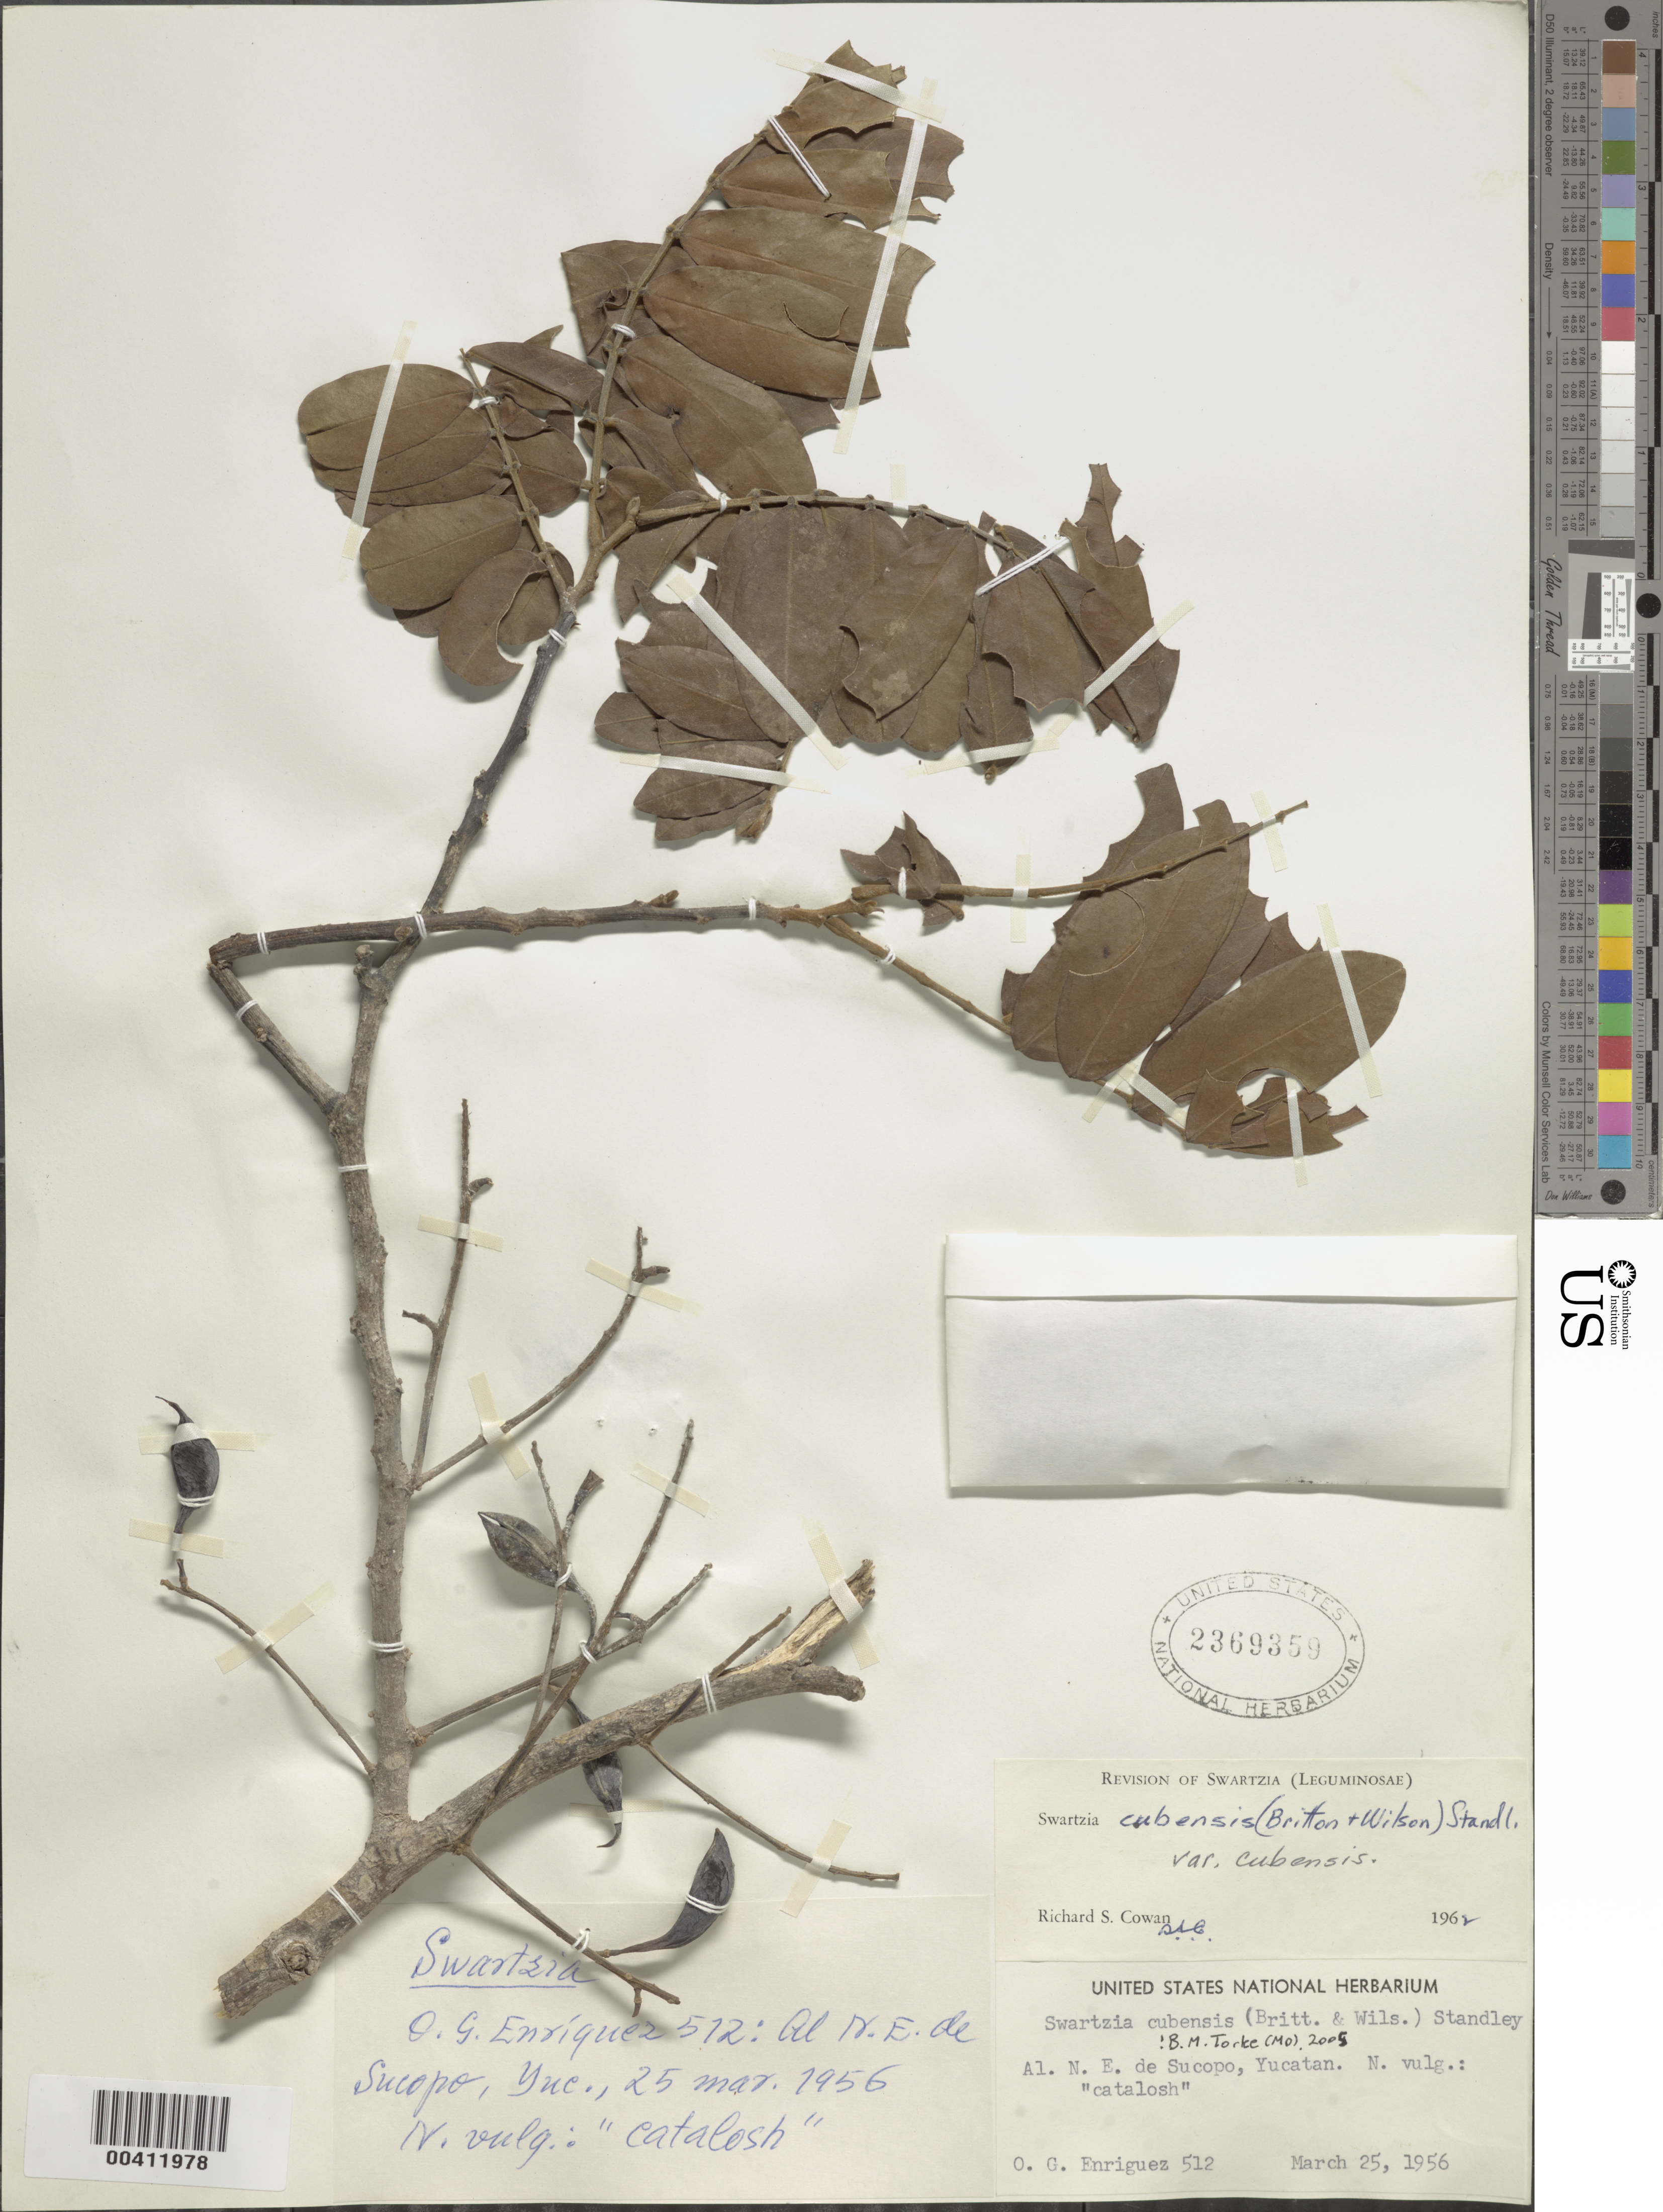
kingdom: Plantae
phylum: Tracheophyta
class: Magnoliopsida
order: Fabales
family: Fabaceae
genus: Swartzia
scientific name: Swartzia cubensis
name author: (Britton & P. Wilson) Standl.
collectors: O. Enriquez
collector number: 512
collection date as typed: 25 Mar 1956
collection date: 1956-03-25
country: Mexico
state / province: Yucatán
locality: Ne de sucopo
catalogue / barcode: US 2369359